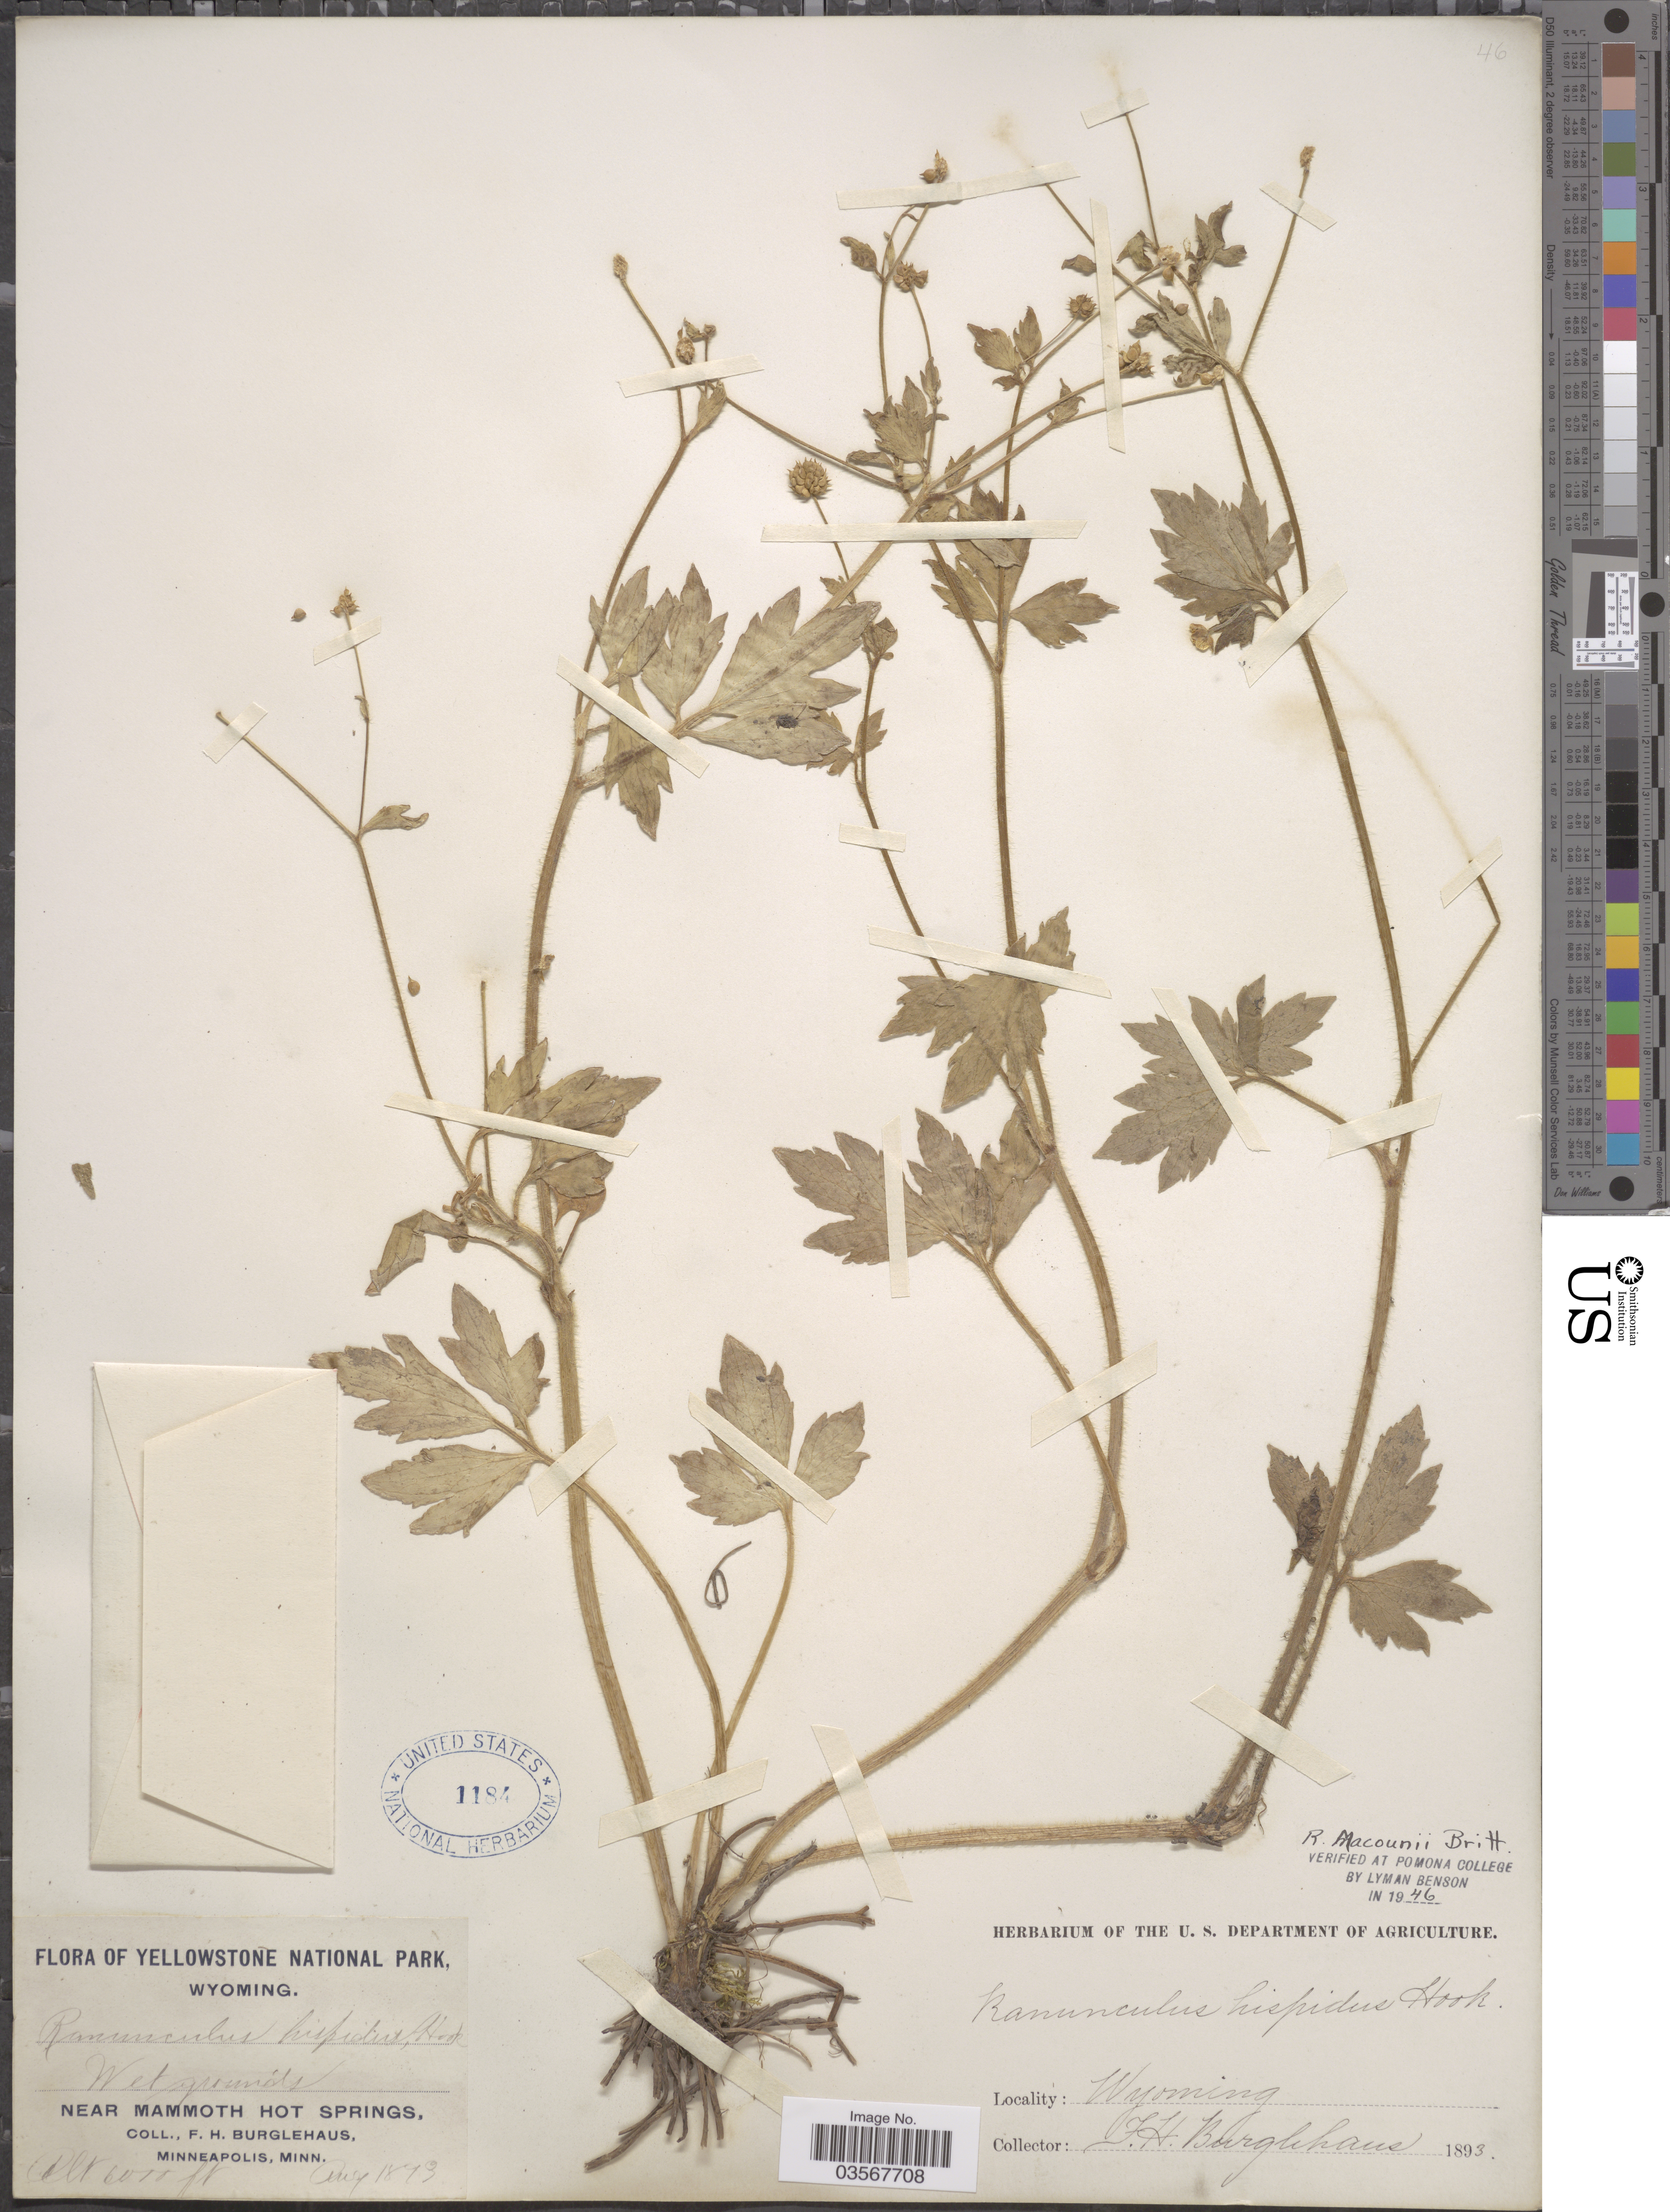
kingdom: Plantae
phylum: Tracheophyta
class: Magnoliopsida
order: Ranunculales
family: Ranunculaceae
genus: Ranunculus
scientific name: Ranunculus macounii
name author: Britton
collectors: F. Burglehaus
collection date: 1893-08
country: United States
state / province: Wyoming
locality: Yellowstone National Park. Near Mammoth Hot Springs.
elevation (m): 1829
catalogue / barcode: US 1184